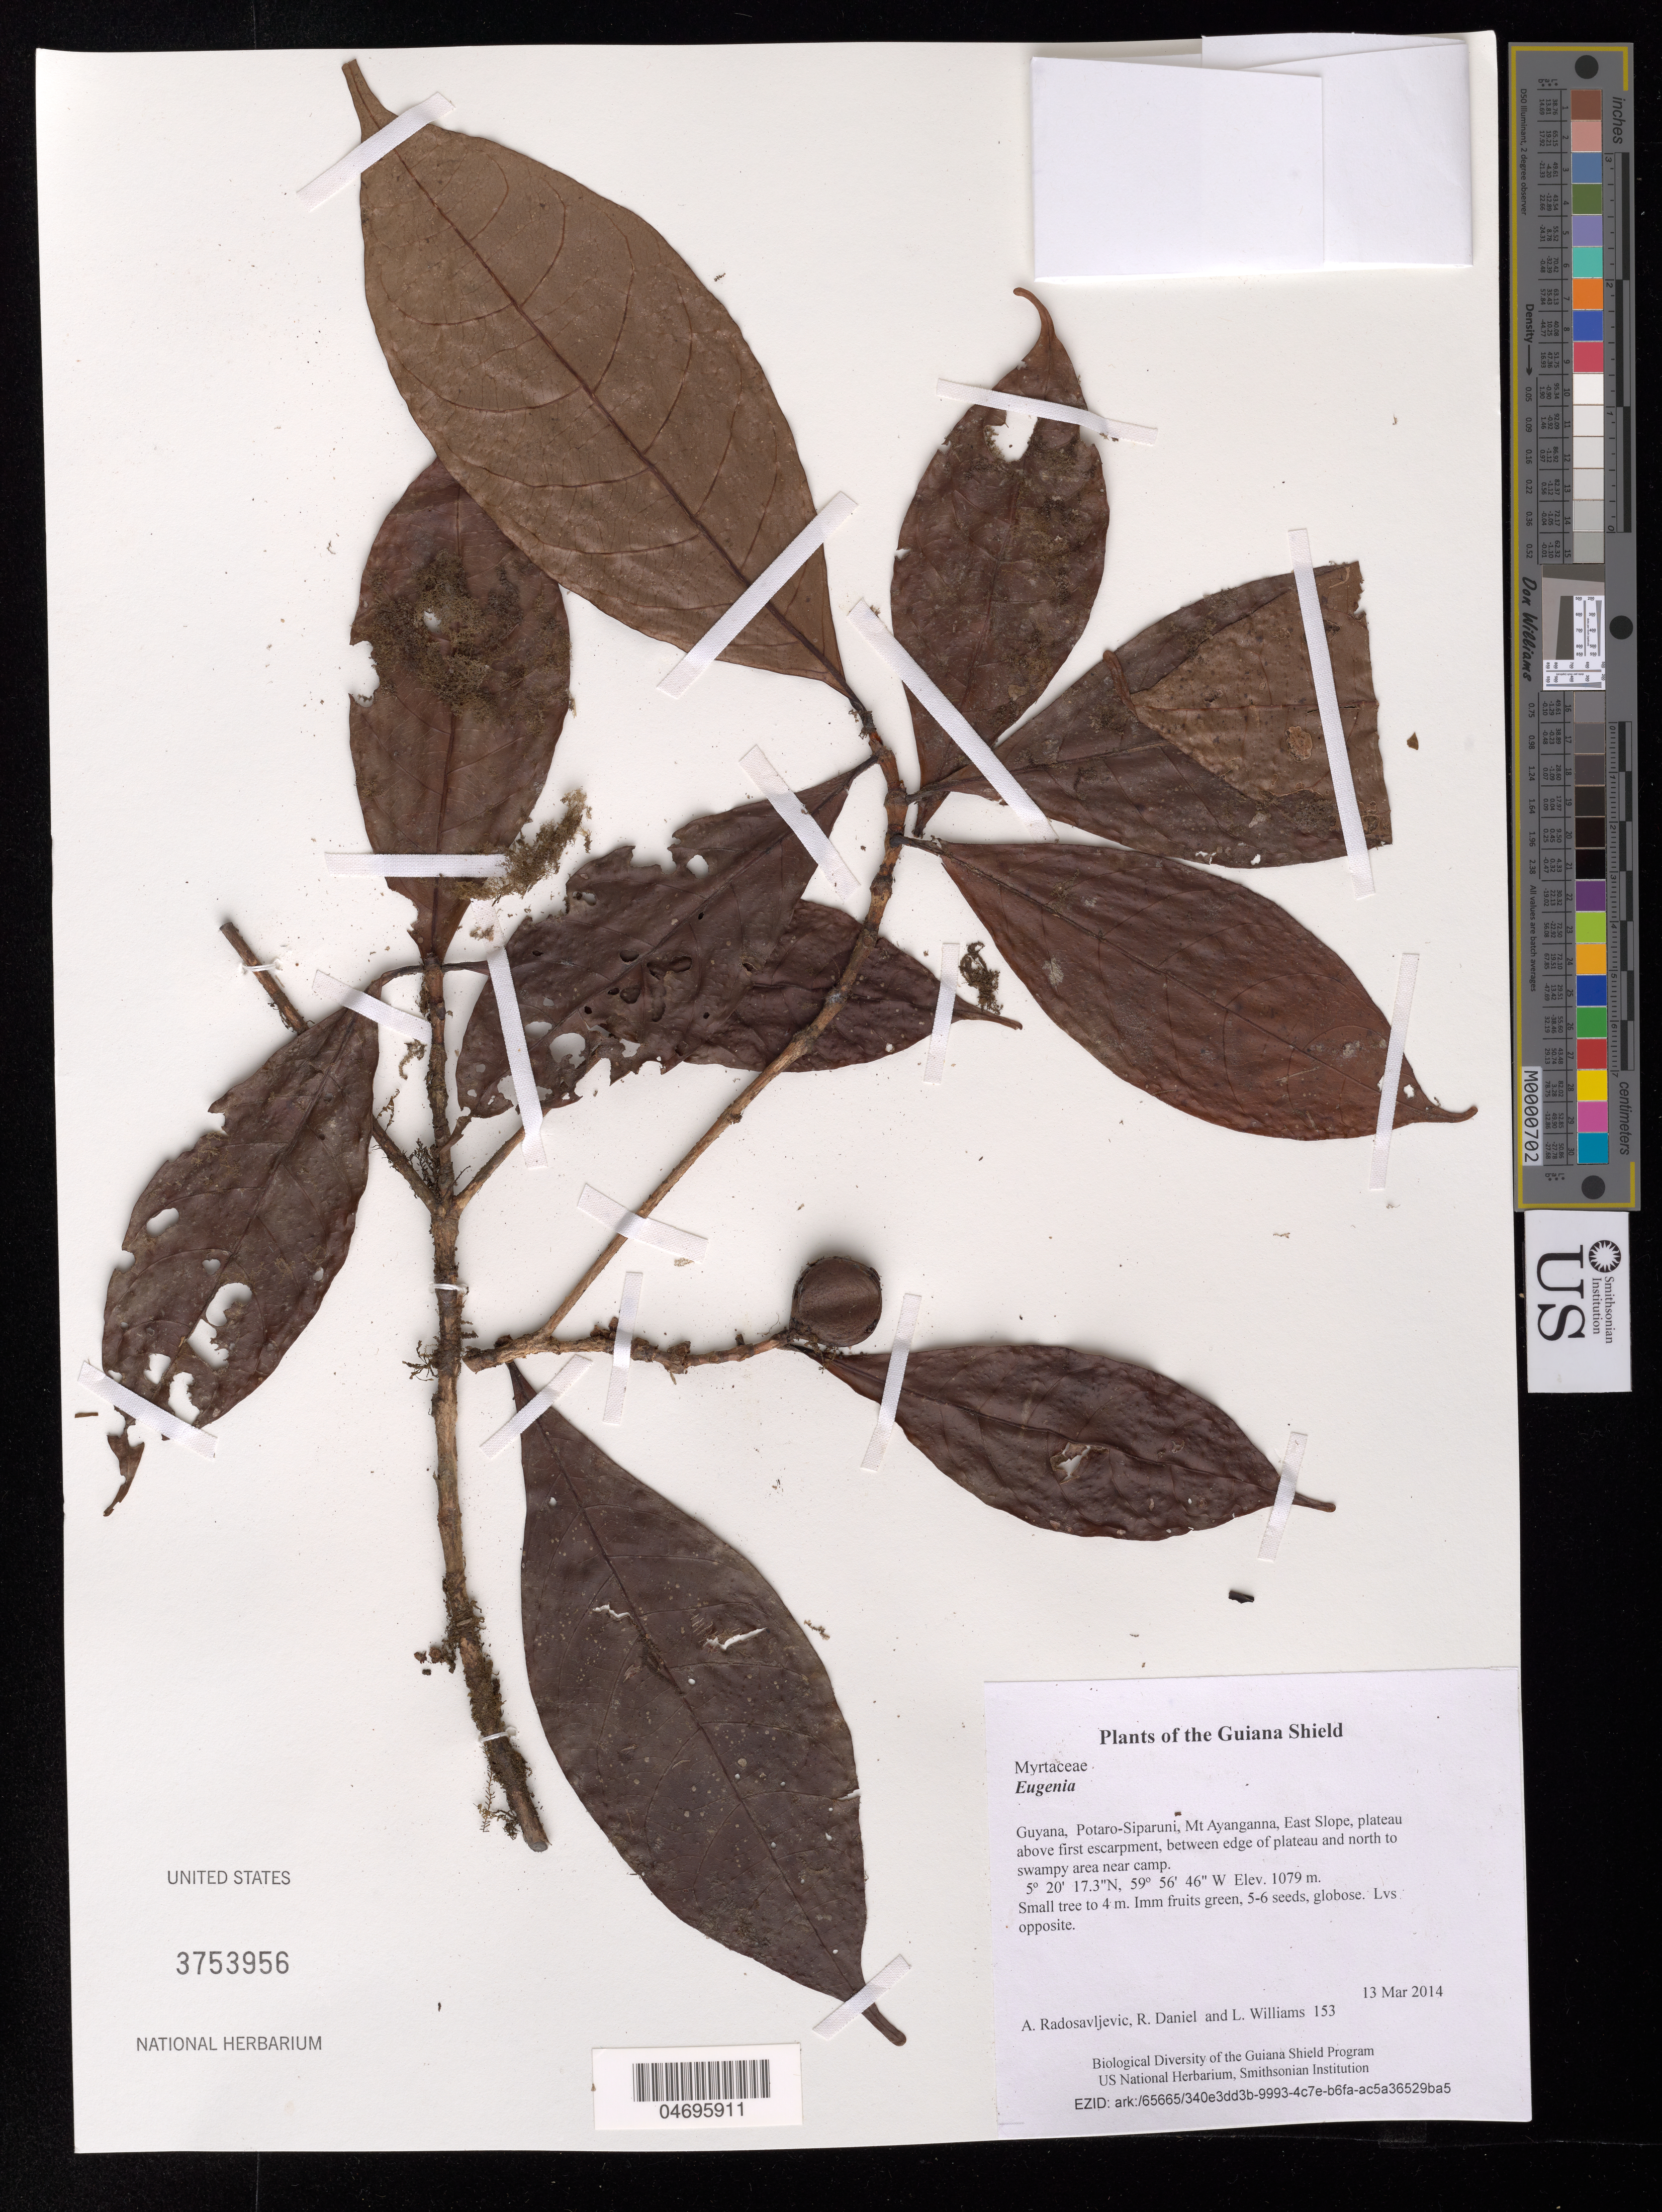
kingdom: Plantae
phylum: Tracheophyta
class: Magnoliopsida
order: Myrtales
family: Myrtaceae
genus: Eugenia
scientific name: Eugenia sp.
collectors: A. Radosavljevic, R. Daniel & L. Williams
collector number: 153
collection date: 2014-03-13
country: Guyana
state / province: Potaro-Siparuni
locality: Mt Ayanganna, East Slope, plateau above first escarpment, between edge of plateau and north to swampy area near camp.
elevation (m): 1079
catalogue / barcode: US 3753956